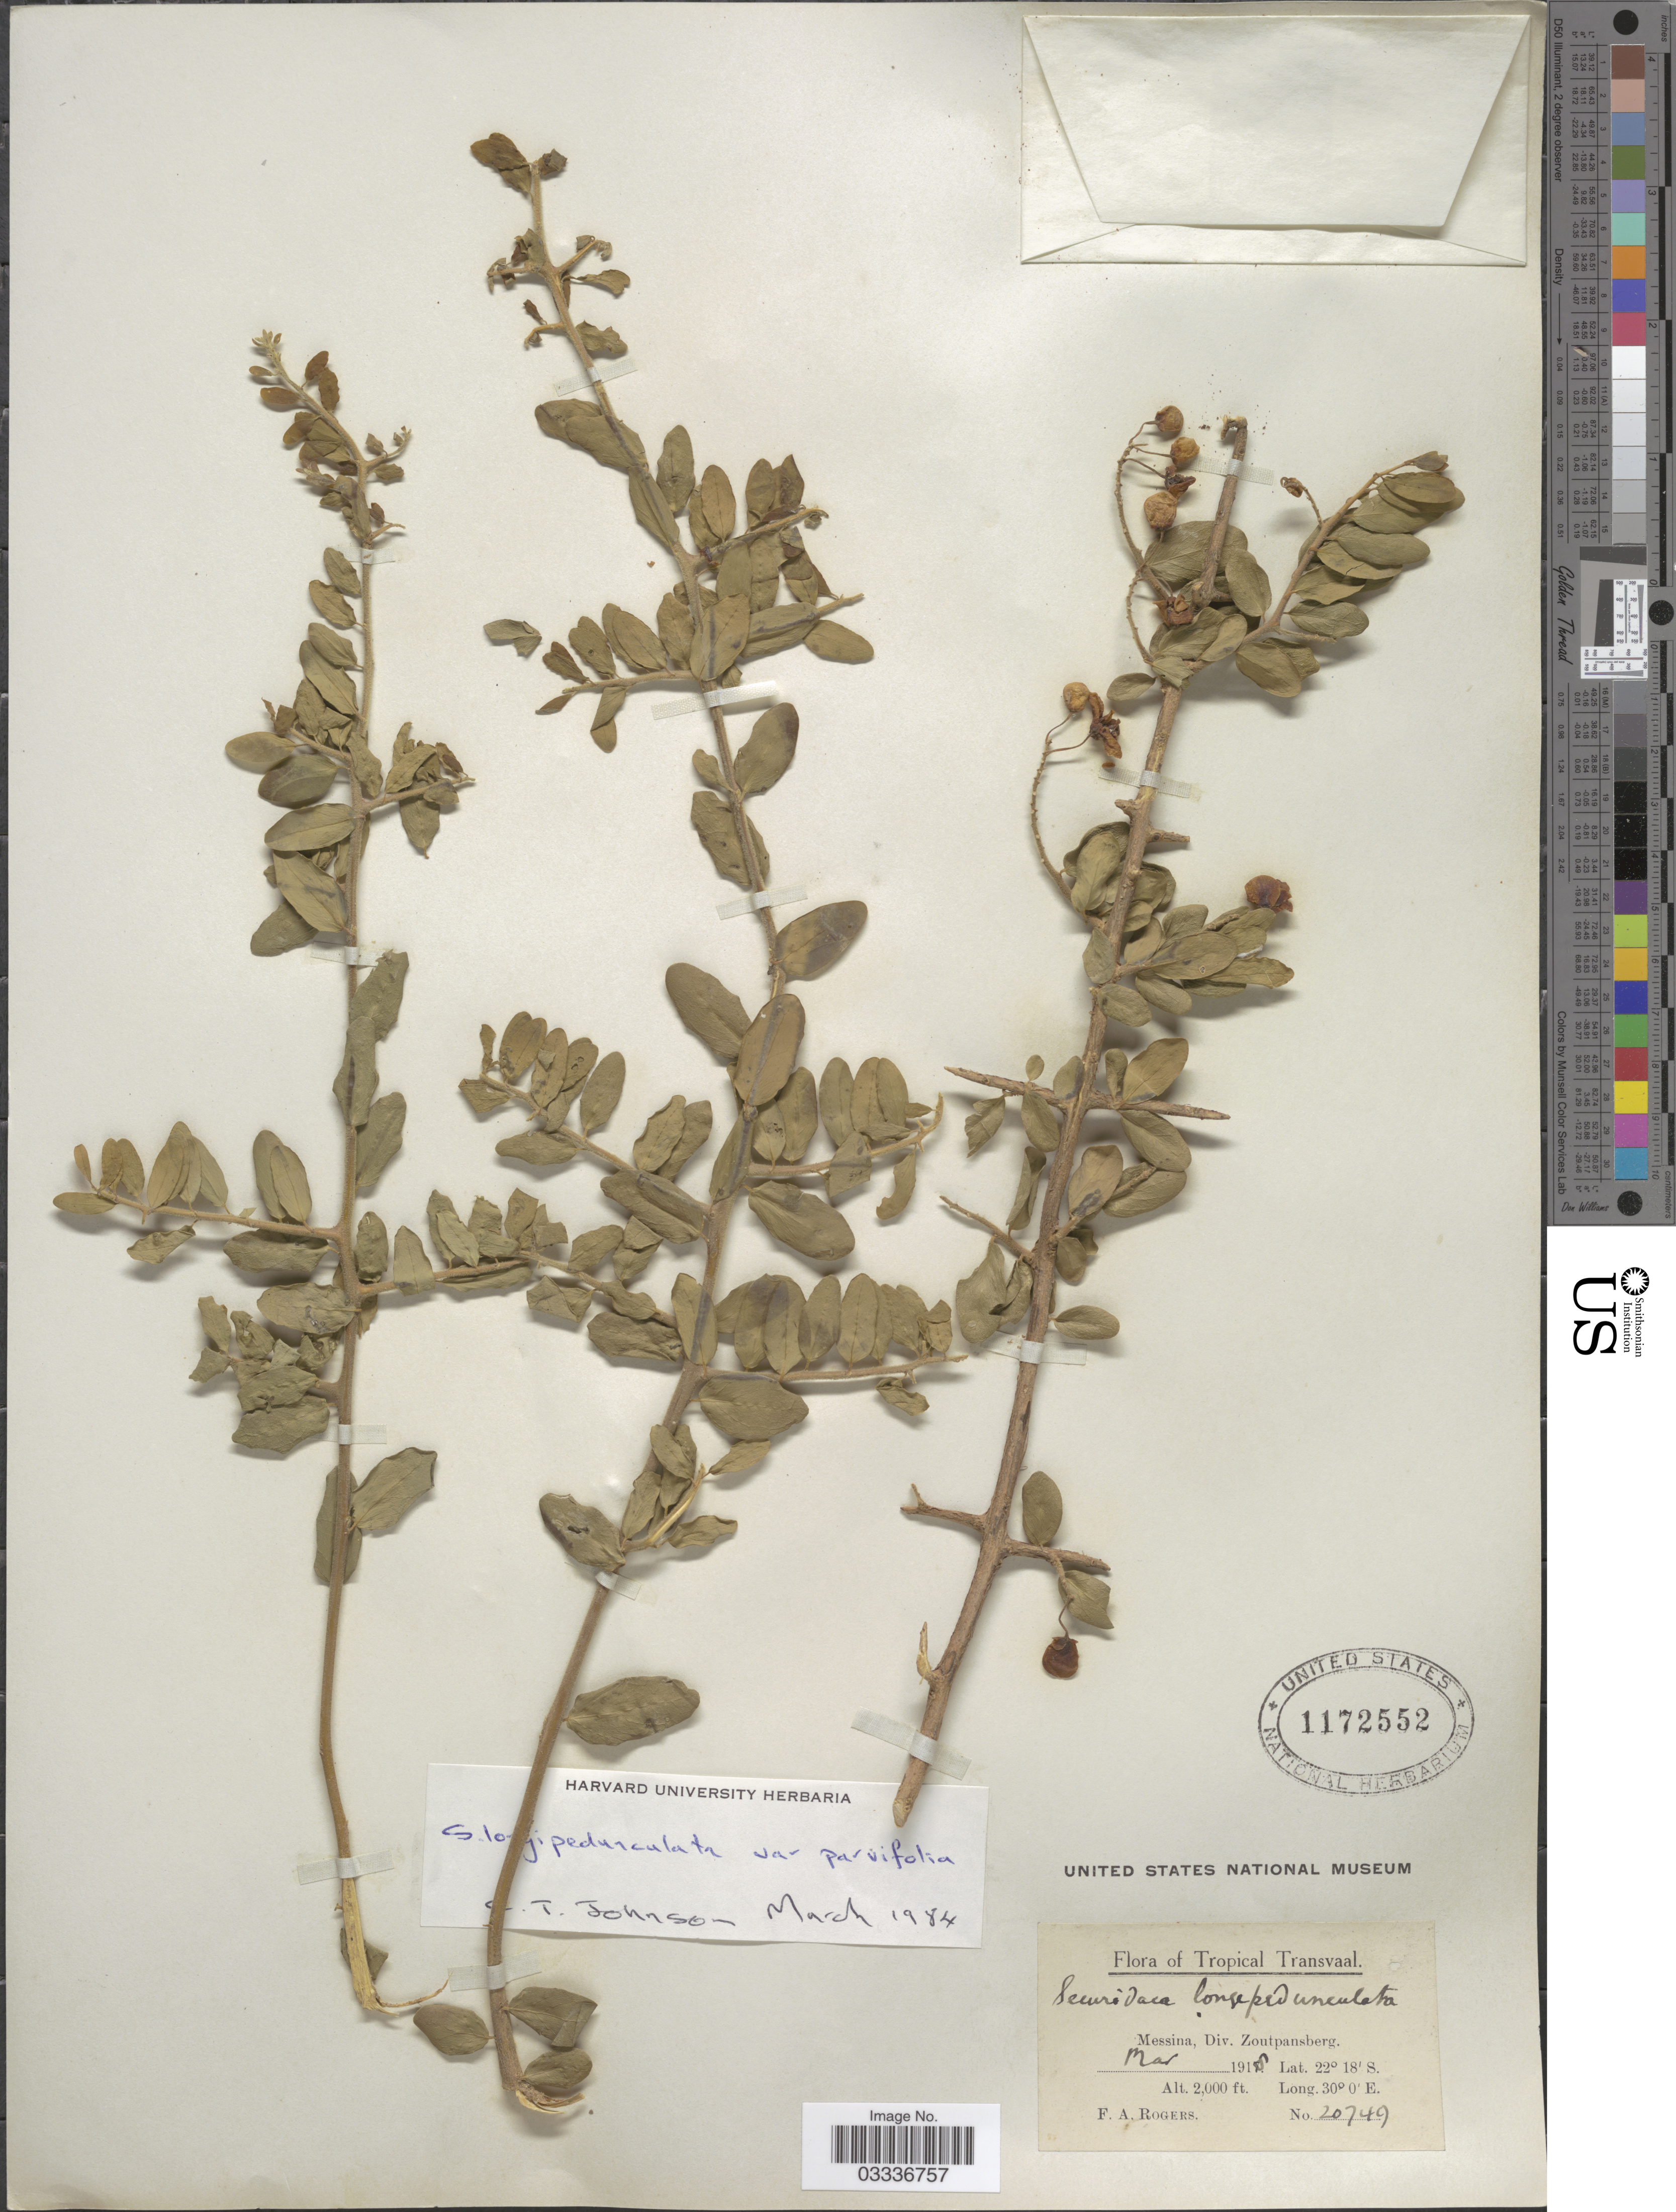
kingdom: Plantae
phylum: Tracheophyta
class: Magnoliopsida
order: Fabales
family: Polygalaceae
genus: Securidaca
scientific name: Securidaca longepedunculata var. parvifolia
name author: Oliv.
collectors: F. A. Rogers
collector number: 20749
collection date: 1918-03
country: South Africa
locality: Tropical Transvaal. Messina, Div. Zoutpansberg.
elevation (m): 610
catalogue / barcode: US 1172552